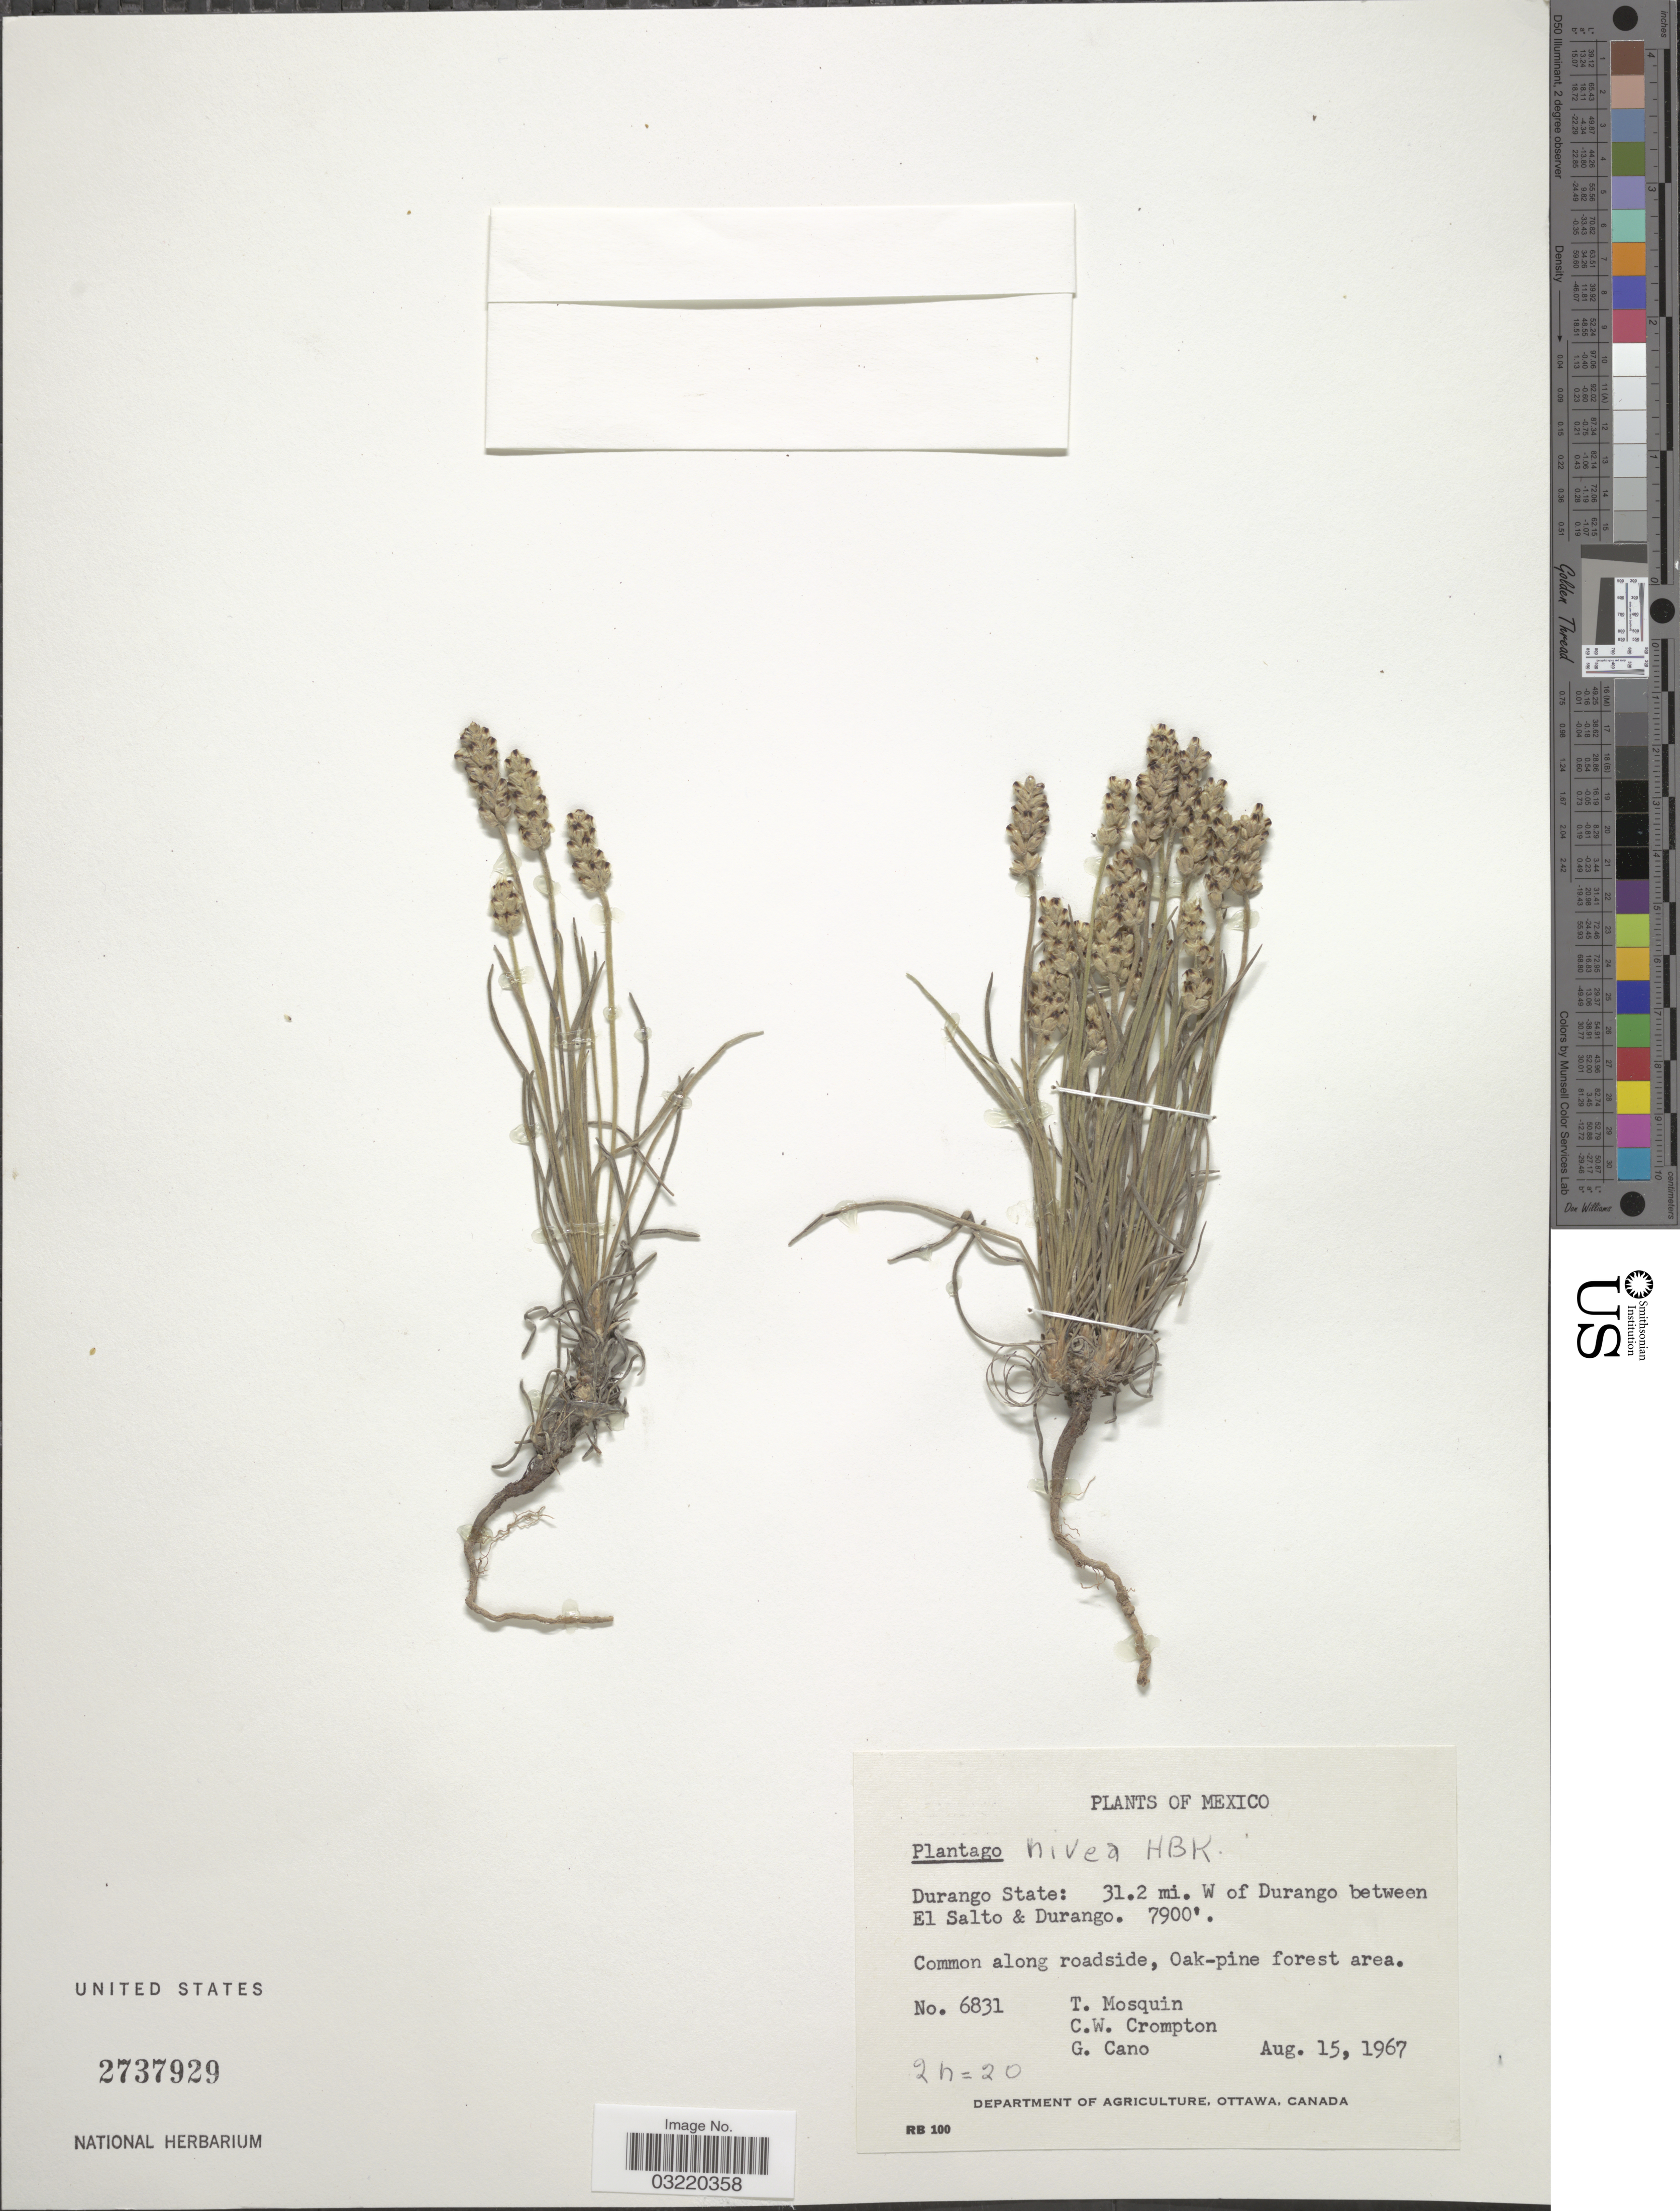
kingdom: Plantae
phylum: Tracheophyta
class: Magnoliopsida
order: Lamiales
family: Plantaginaceae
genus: Plantago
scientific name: Plantago nivea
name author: Kunth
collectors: T. Mosquin, C. W. Crompton & G. Cano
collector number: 6831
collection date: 1967-08-15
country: Mexico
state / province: Durango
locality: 31.2 mi. W of Durango between El Salto & Durango.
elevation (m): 2408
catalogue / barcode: US 2737929